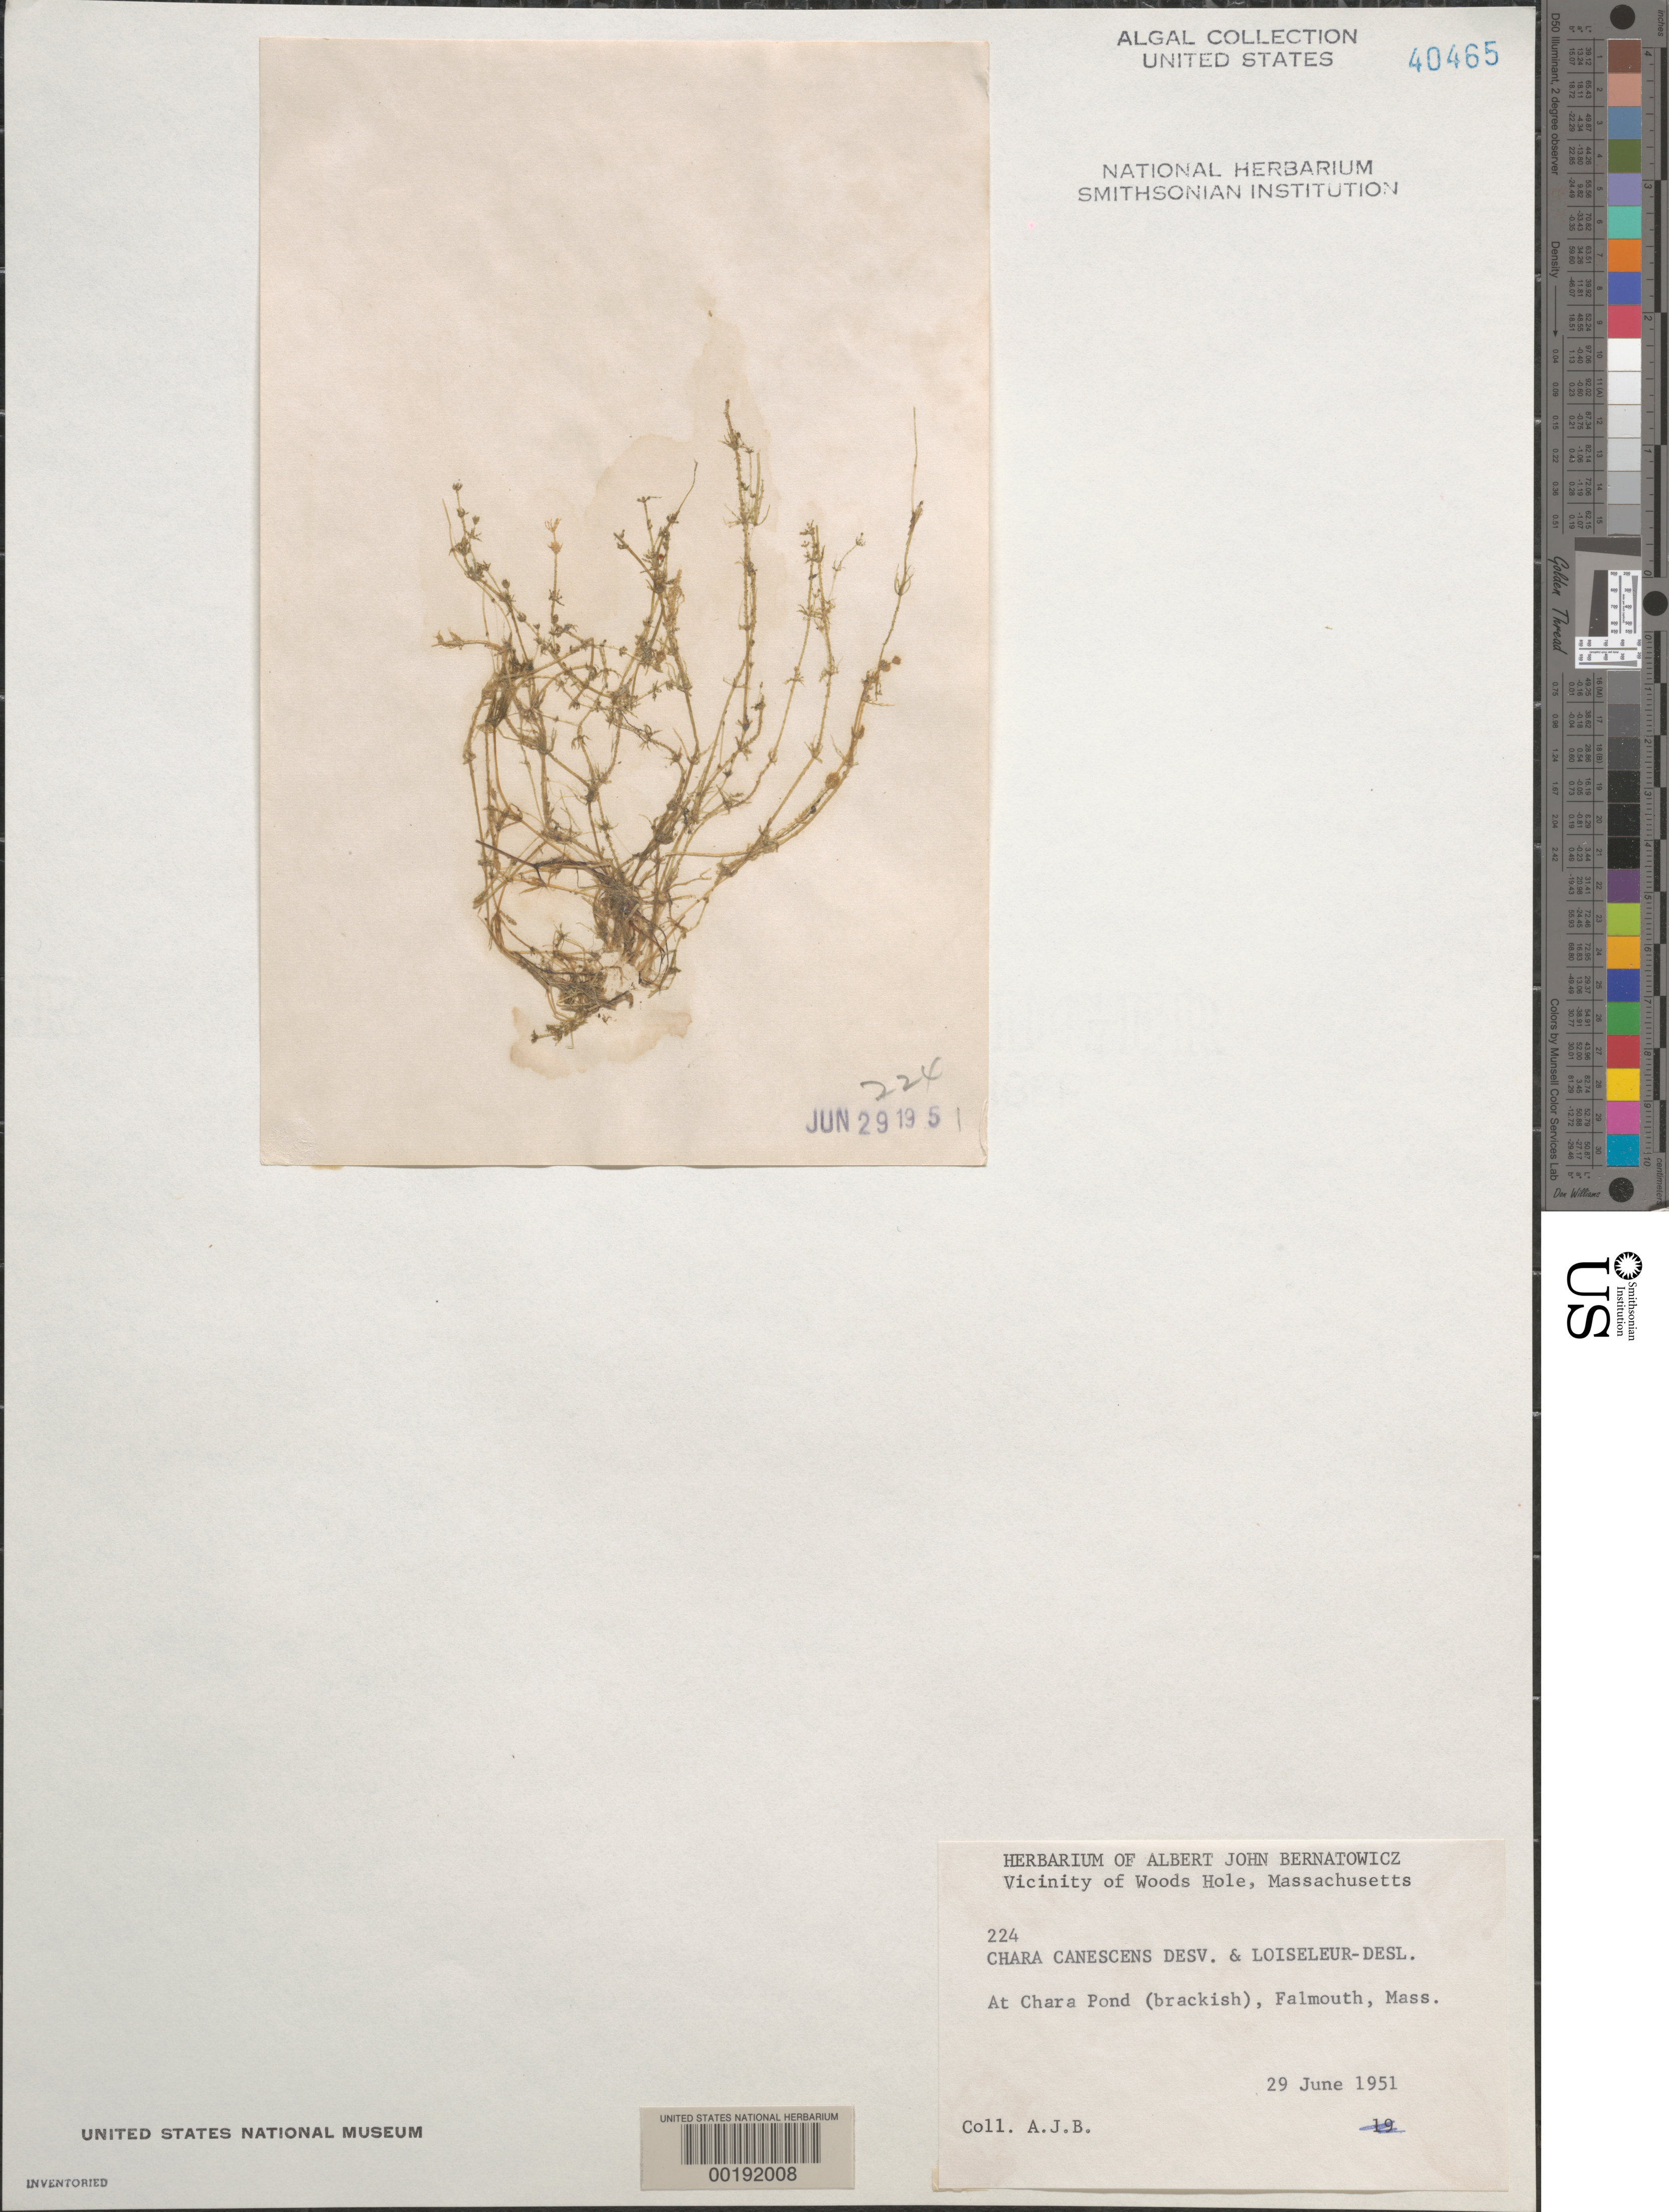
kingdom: Plantae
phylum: Charophyta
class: Charophyceae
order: Charales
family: Characeae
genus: Chara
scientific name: Chara canescens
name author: Loisel.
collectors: A. Bernatowicz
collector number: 224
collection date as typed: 29 Jun 1951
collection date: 1951-06-29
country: United States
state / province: Massachusetts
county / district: Barnstable County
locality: Falmouth, Chara Pond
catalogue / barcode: US 40465